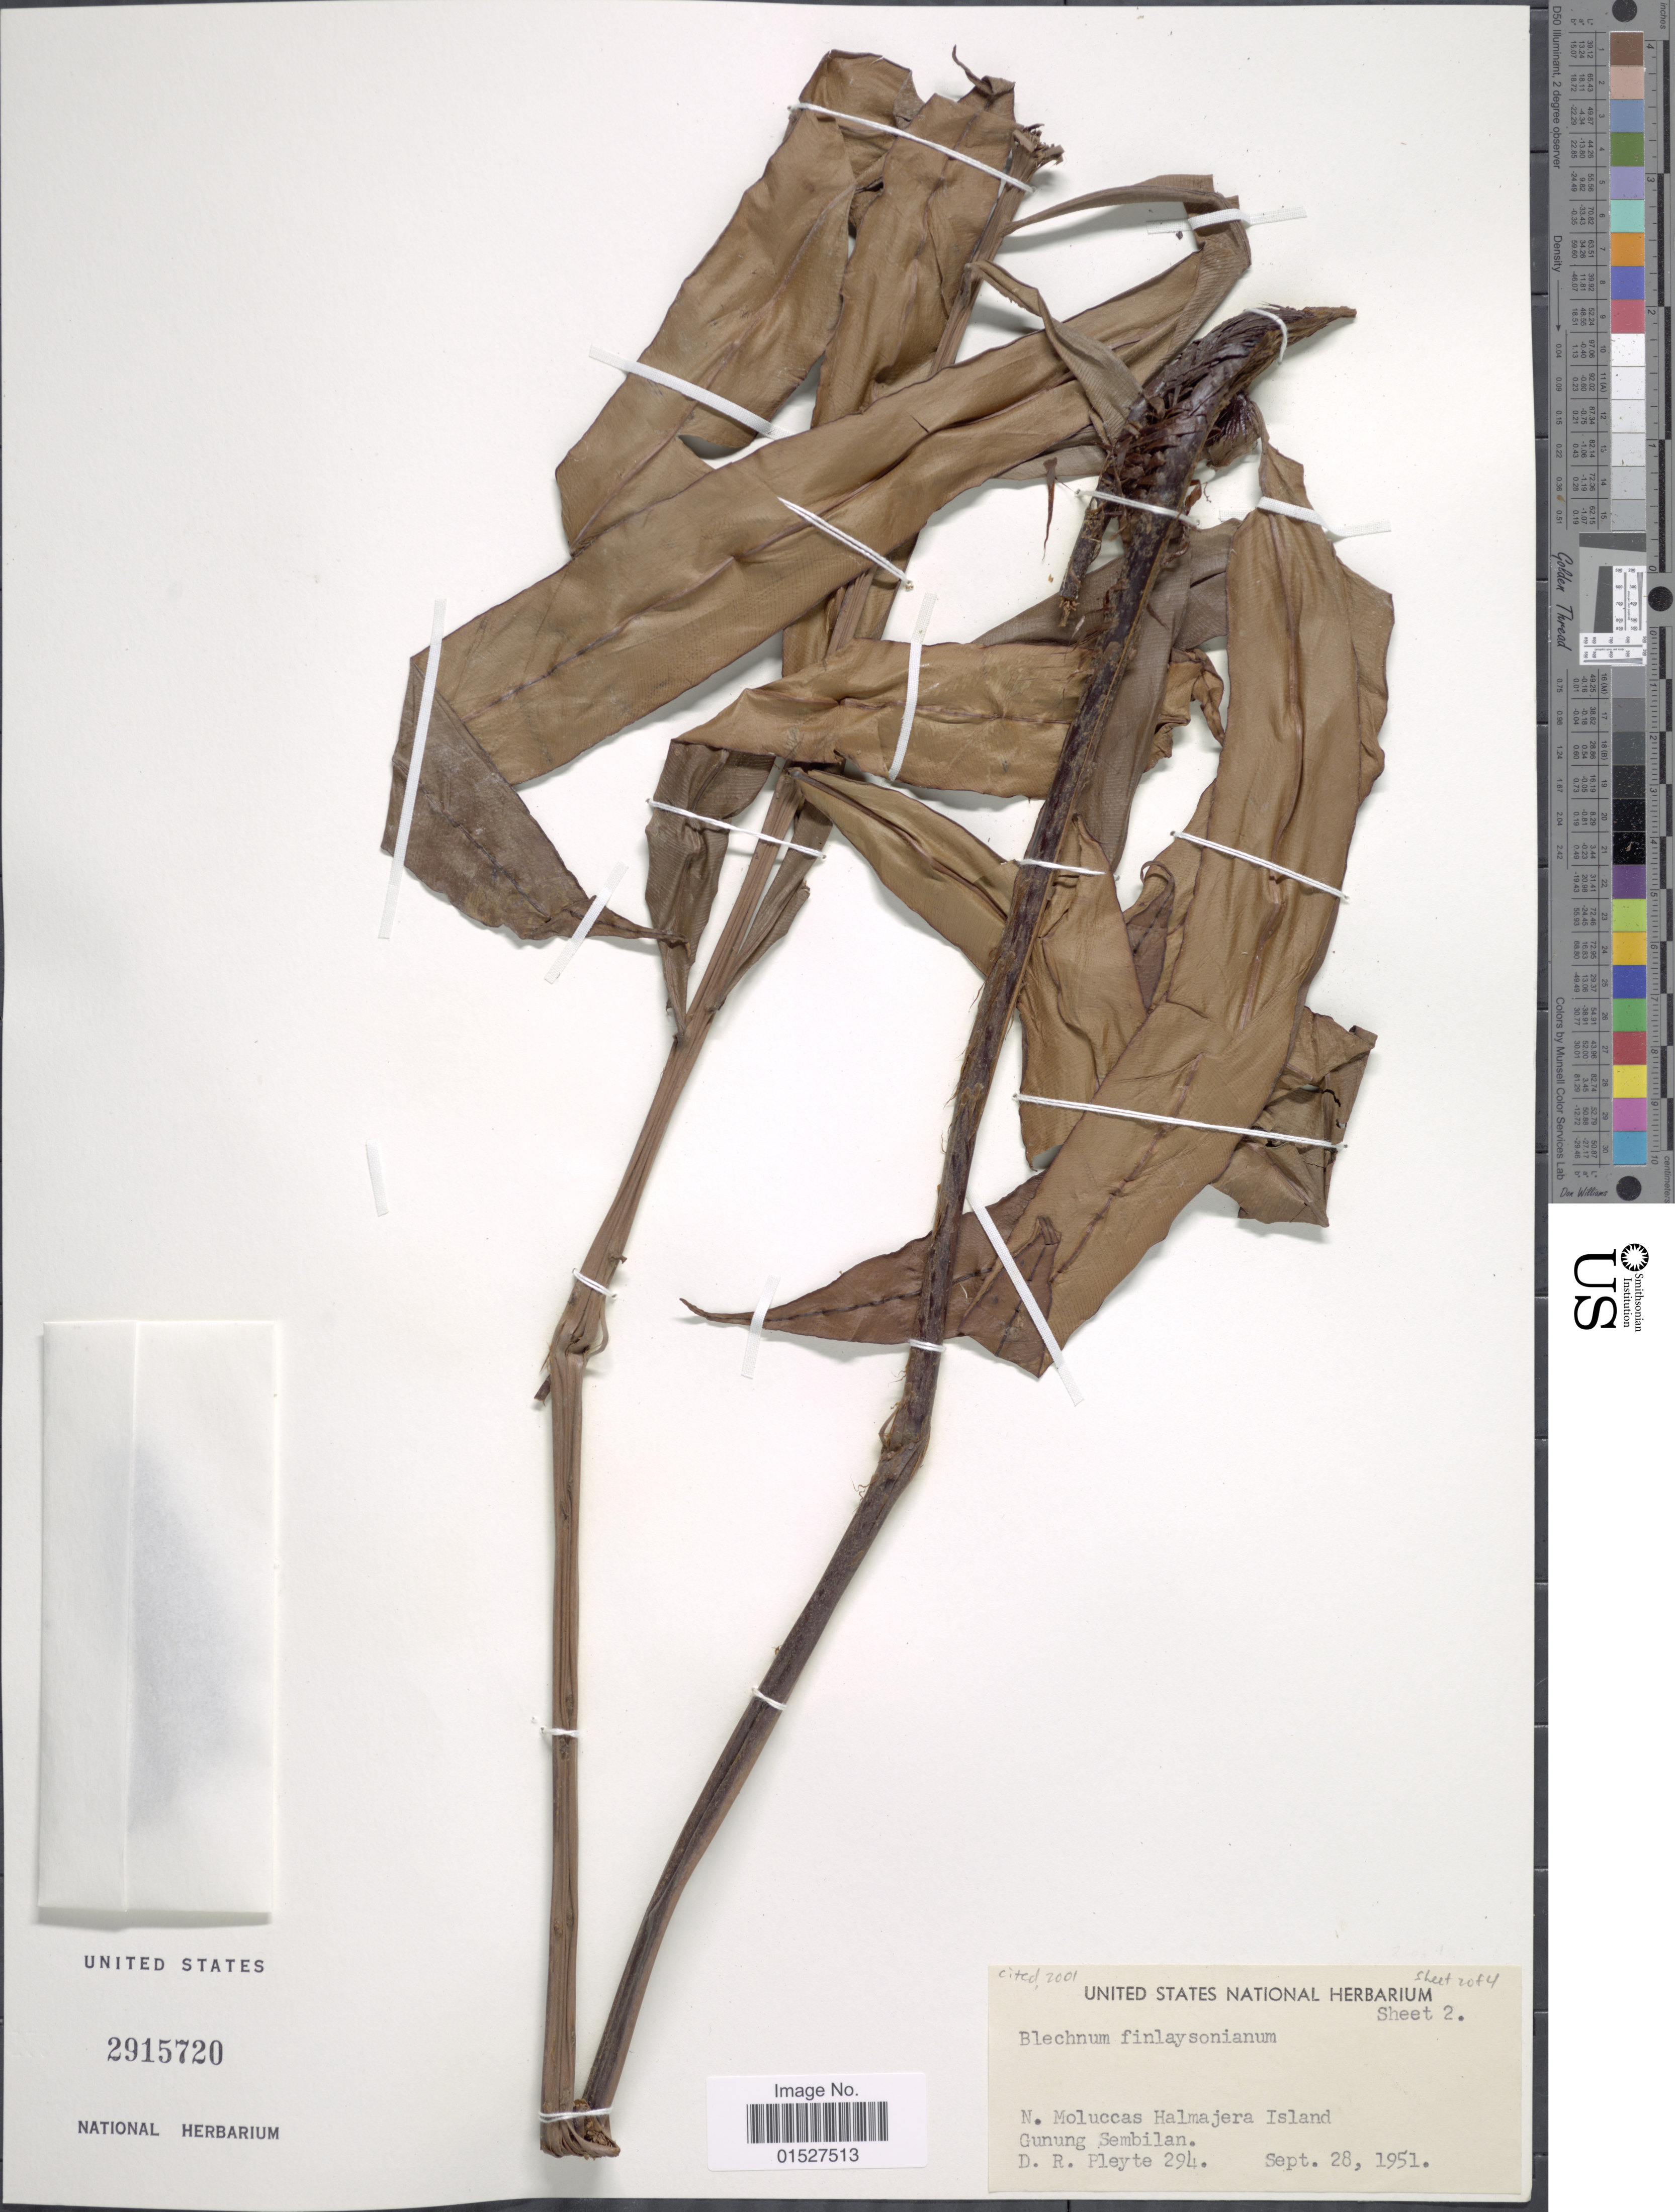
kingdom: Plantae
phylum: Tracheophyta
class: Polypodiopsida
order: Polypodiales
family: Blechnaceae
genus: Blechnum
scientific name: Blechnum finlaysonianum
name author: Wall.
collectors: D. Pleyte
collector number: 294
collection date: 1951-09-28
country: Indonesia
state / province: Maluku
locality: N. Moluccas. Halmajera Island. Gunung Sembilan.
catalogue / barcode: US 2915720